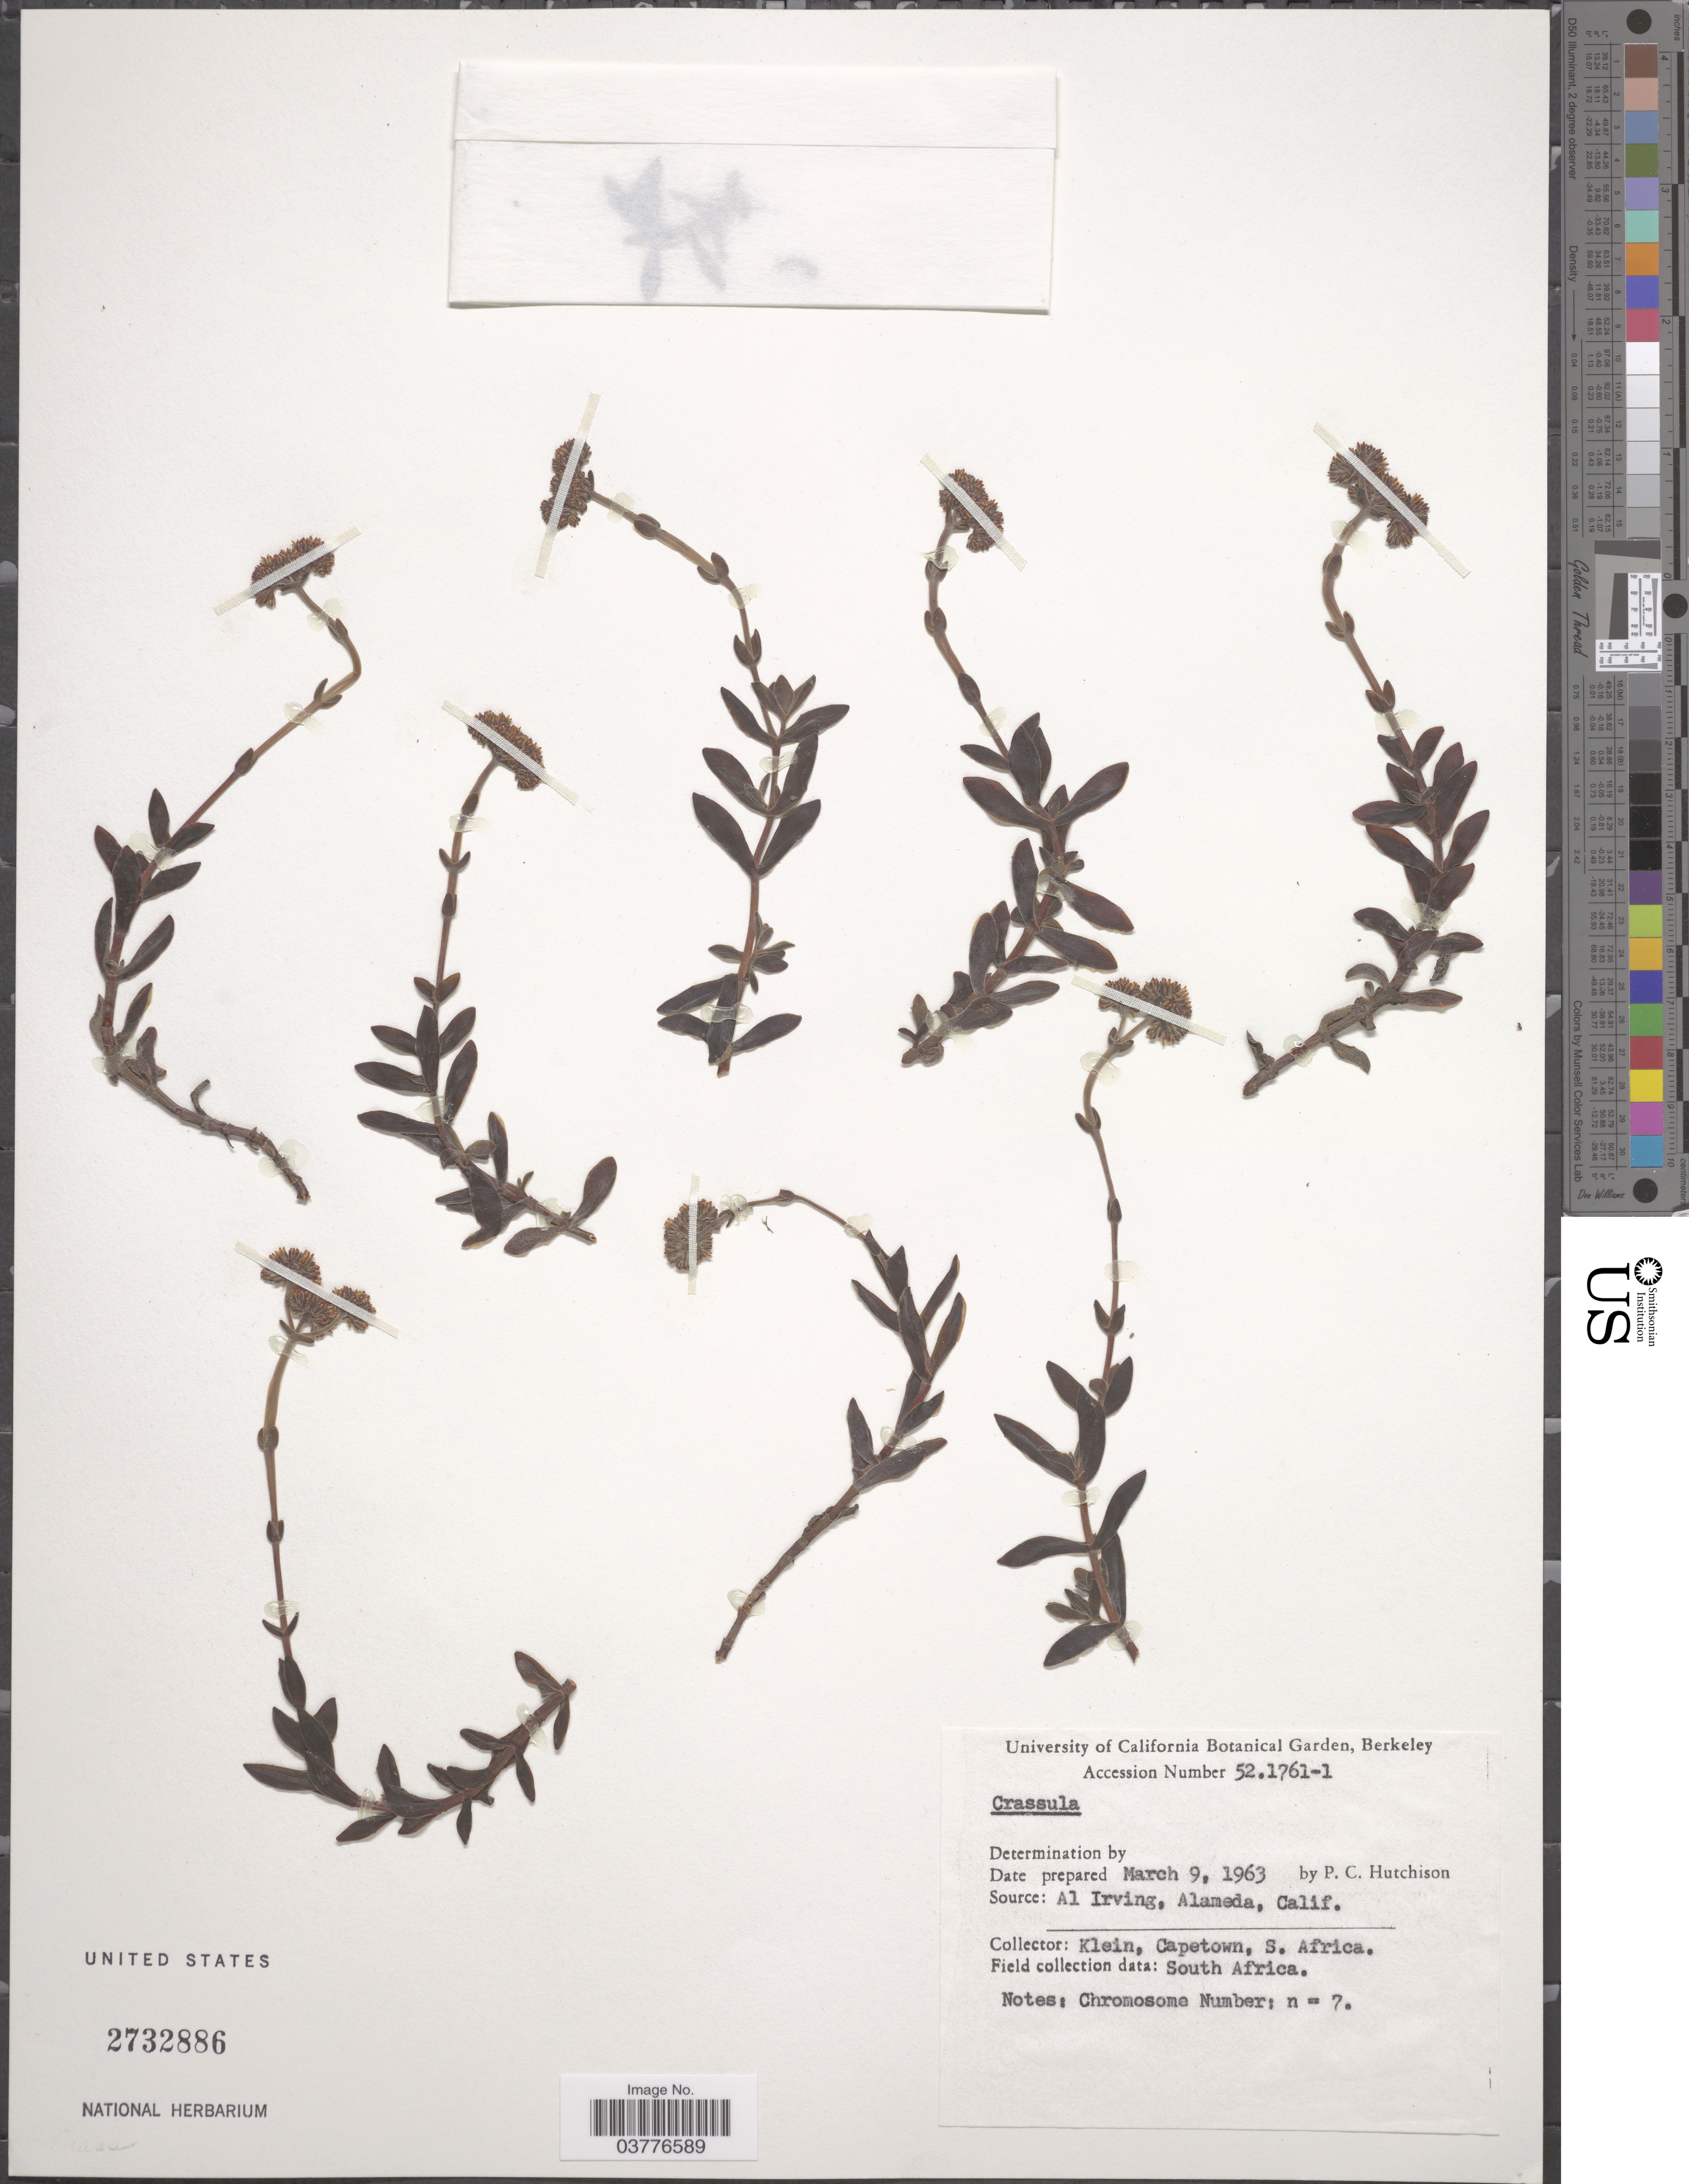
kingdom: Plantae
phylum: Tracheophyta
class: Magnoliopsida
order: Saxifragales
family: Crassulaceae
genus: Crassula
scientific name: Crassula sp.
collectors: P. C. Hutchison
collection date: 1963-03-09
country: United States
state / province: California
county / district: Alameda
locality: University of California Botanical Garden, Berkeley.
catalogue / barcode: US 2732886